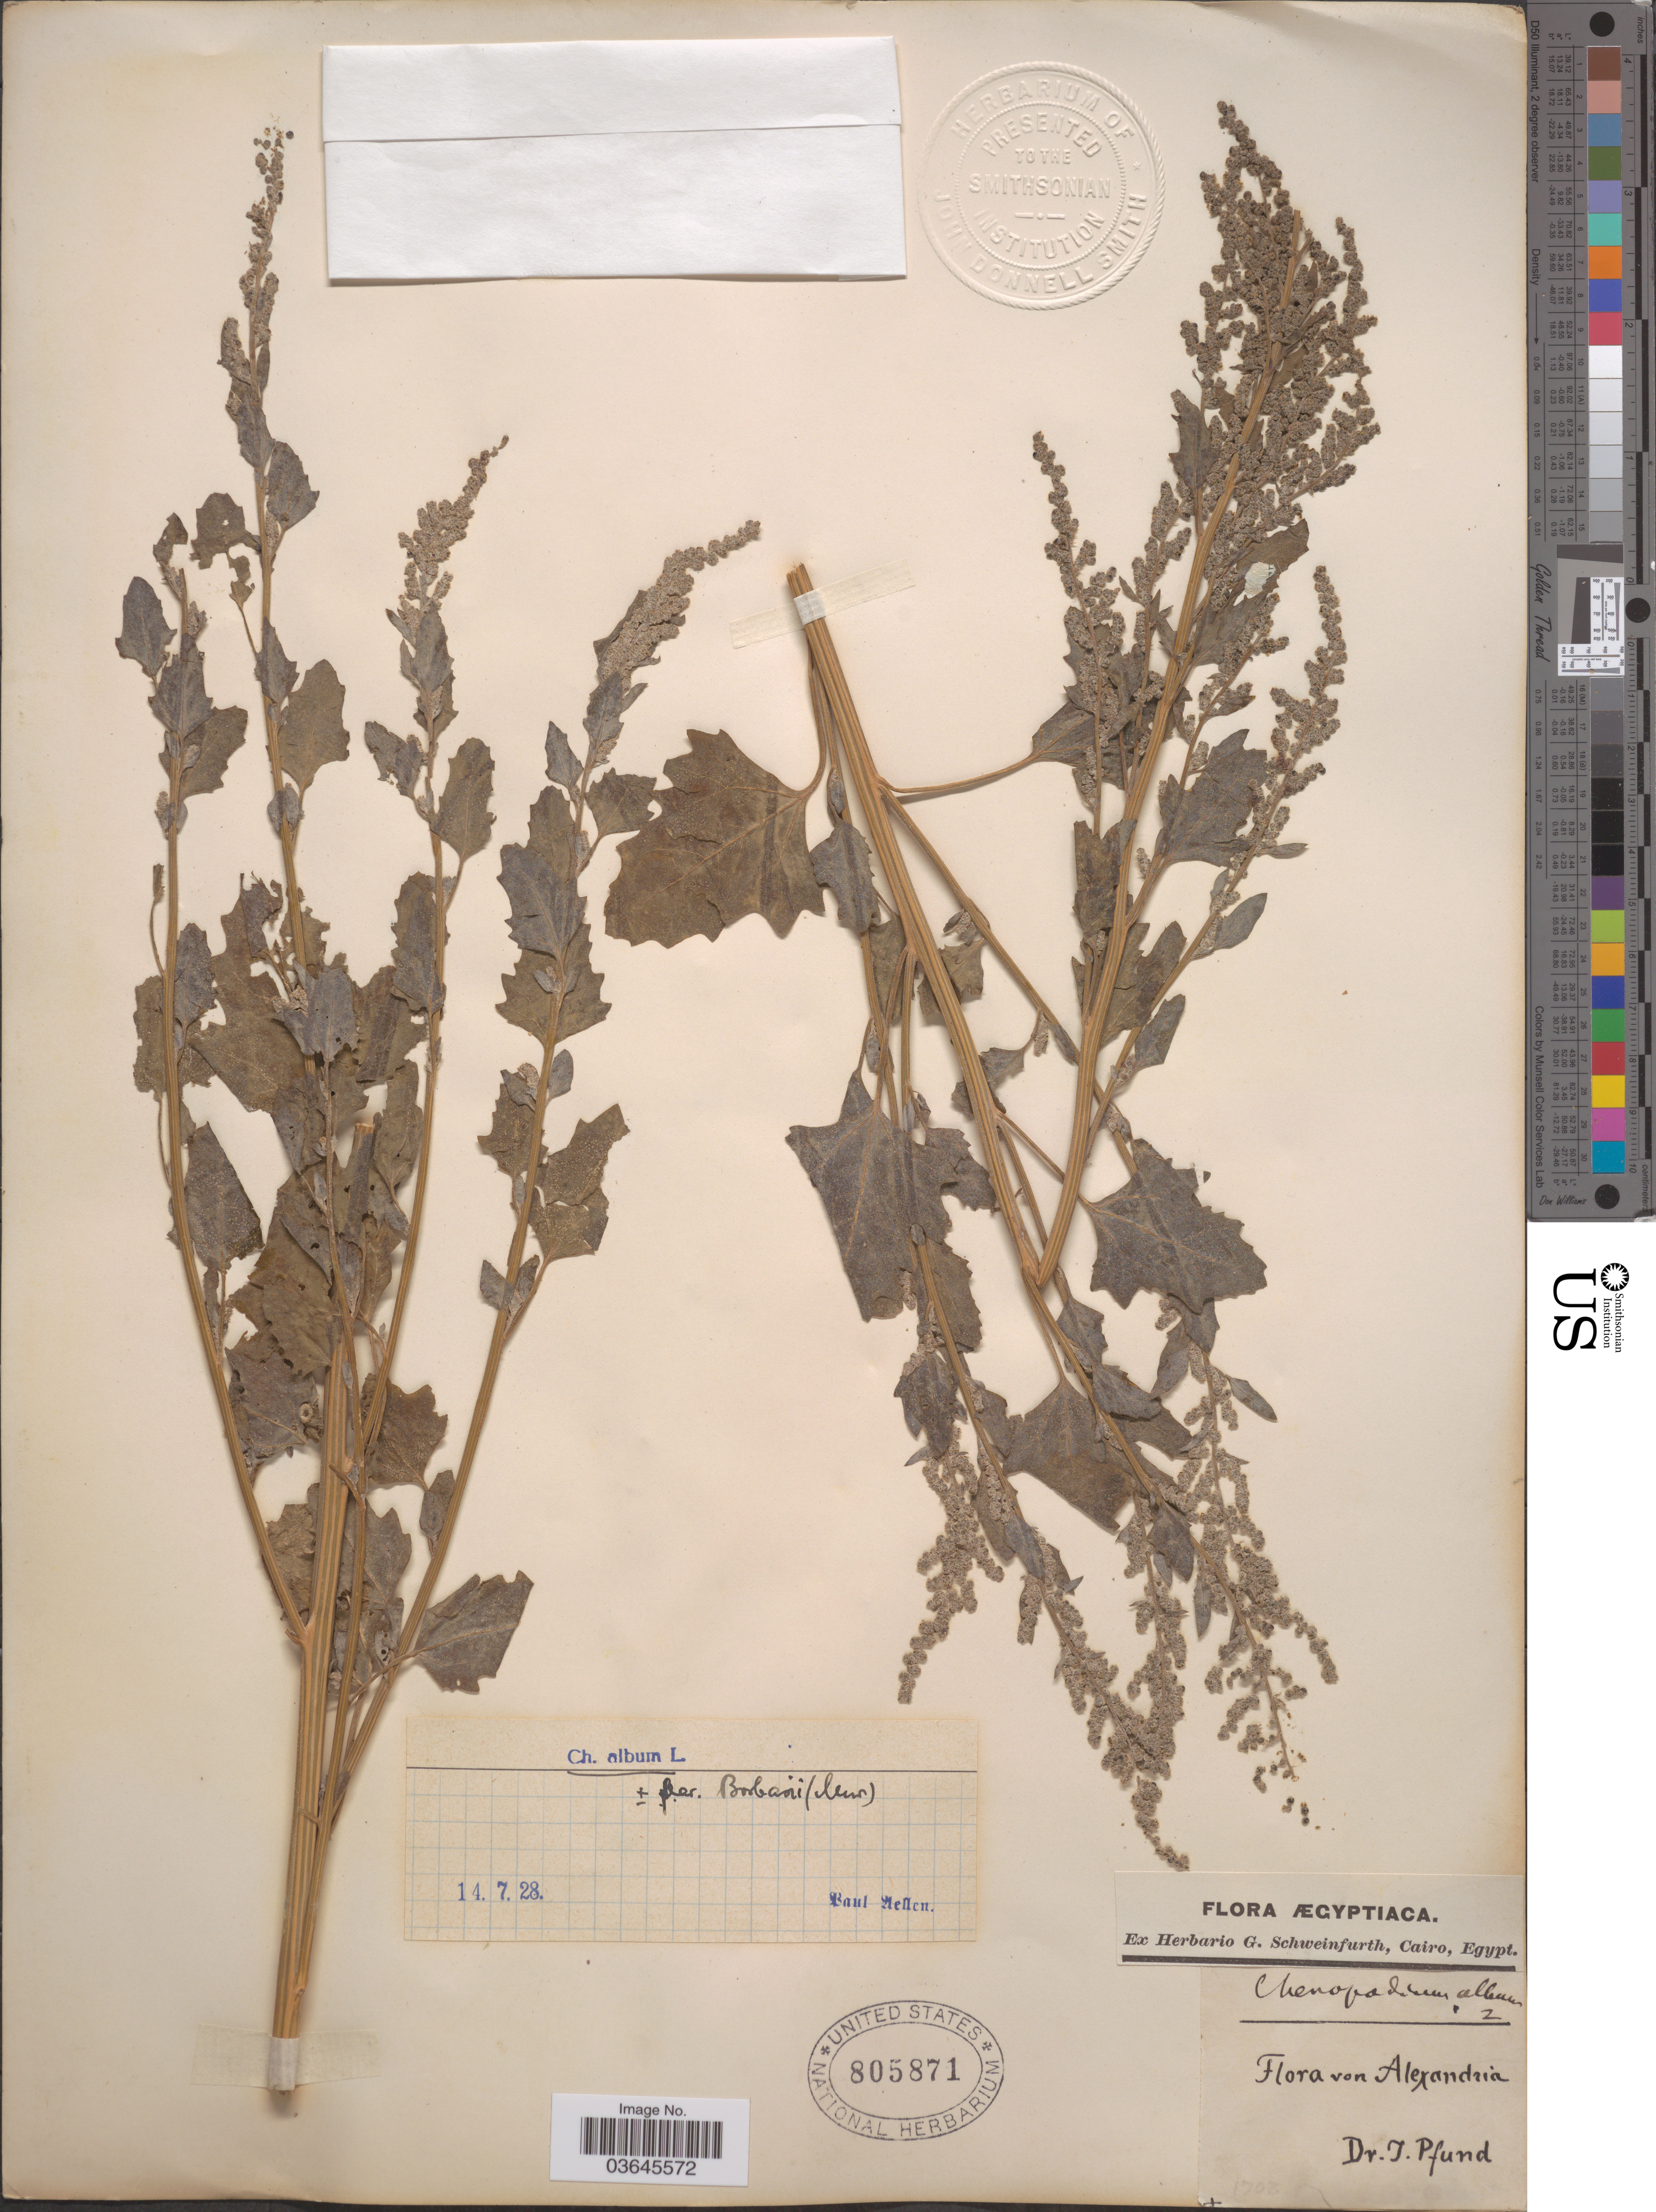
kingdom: Plantae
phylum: Tracheophyta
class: Magnoliopsida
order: Caryophyllales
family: Amaranthaceae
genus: Chenopodium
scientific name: Chenopodium album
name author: L.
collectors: J. Pfund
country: Egypt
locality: Ægyptiaca. Alexandria.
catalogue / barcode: US 805871